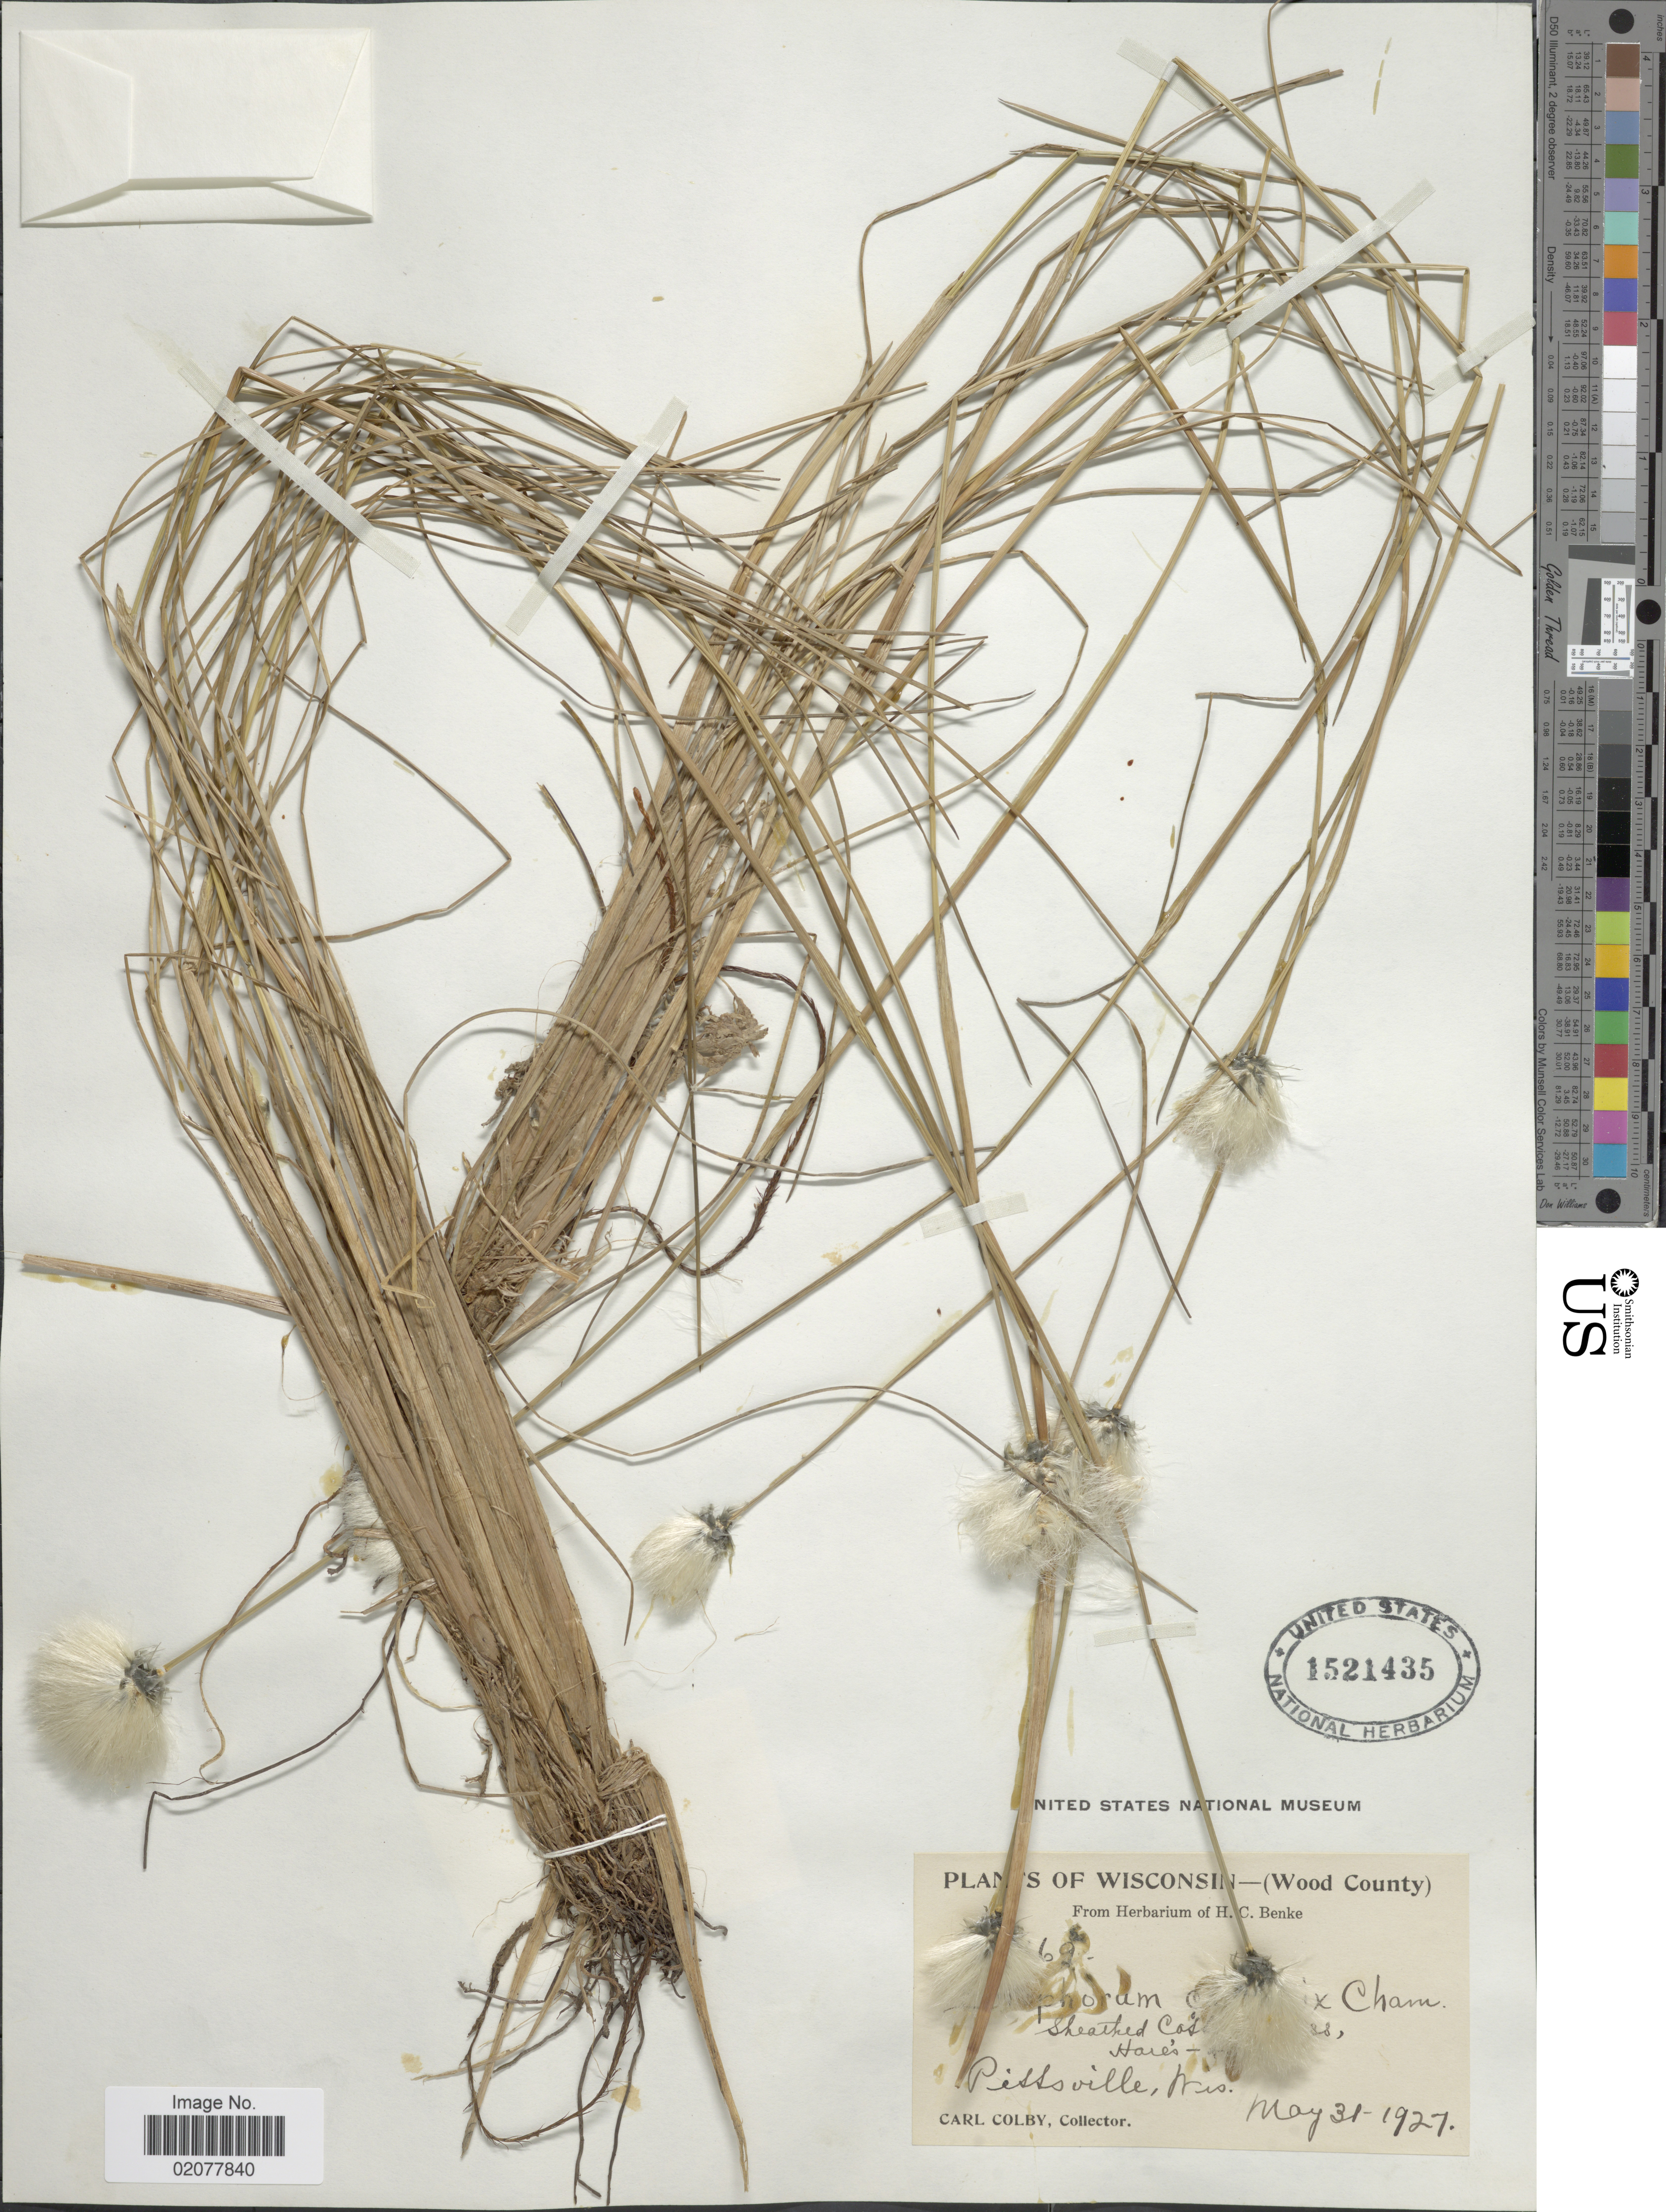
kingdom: Plantae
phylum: Tracheophyta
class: Liliopsida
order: Poales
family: Cyperaceae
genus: Eriophorum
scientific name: Eriophorum spissum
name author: Fernald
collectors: C. Colby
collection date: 1927-05-31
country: United States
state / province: Wisconsin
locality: (Wood County). Pittsville, Wis.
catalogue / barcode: US 1521435